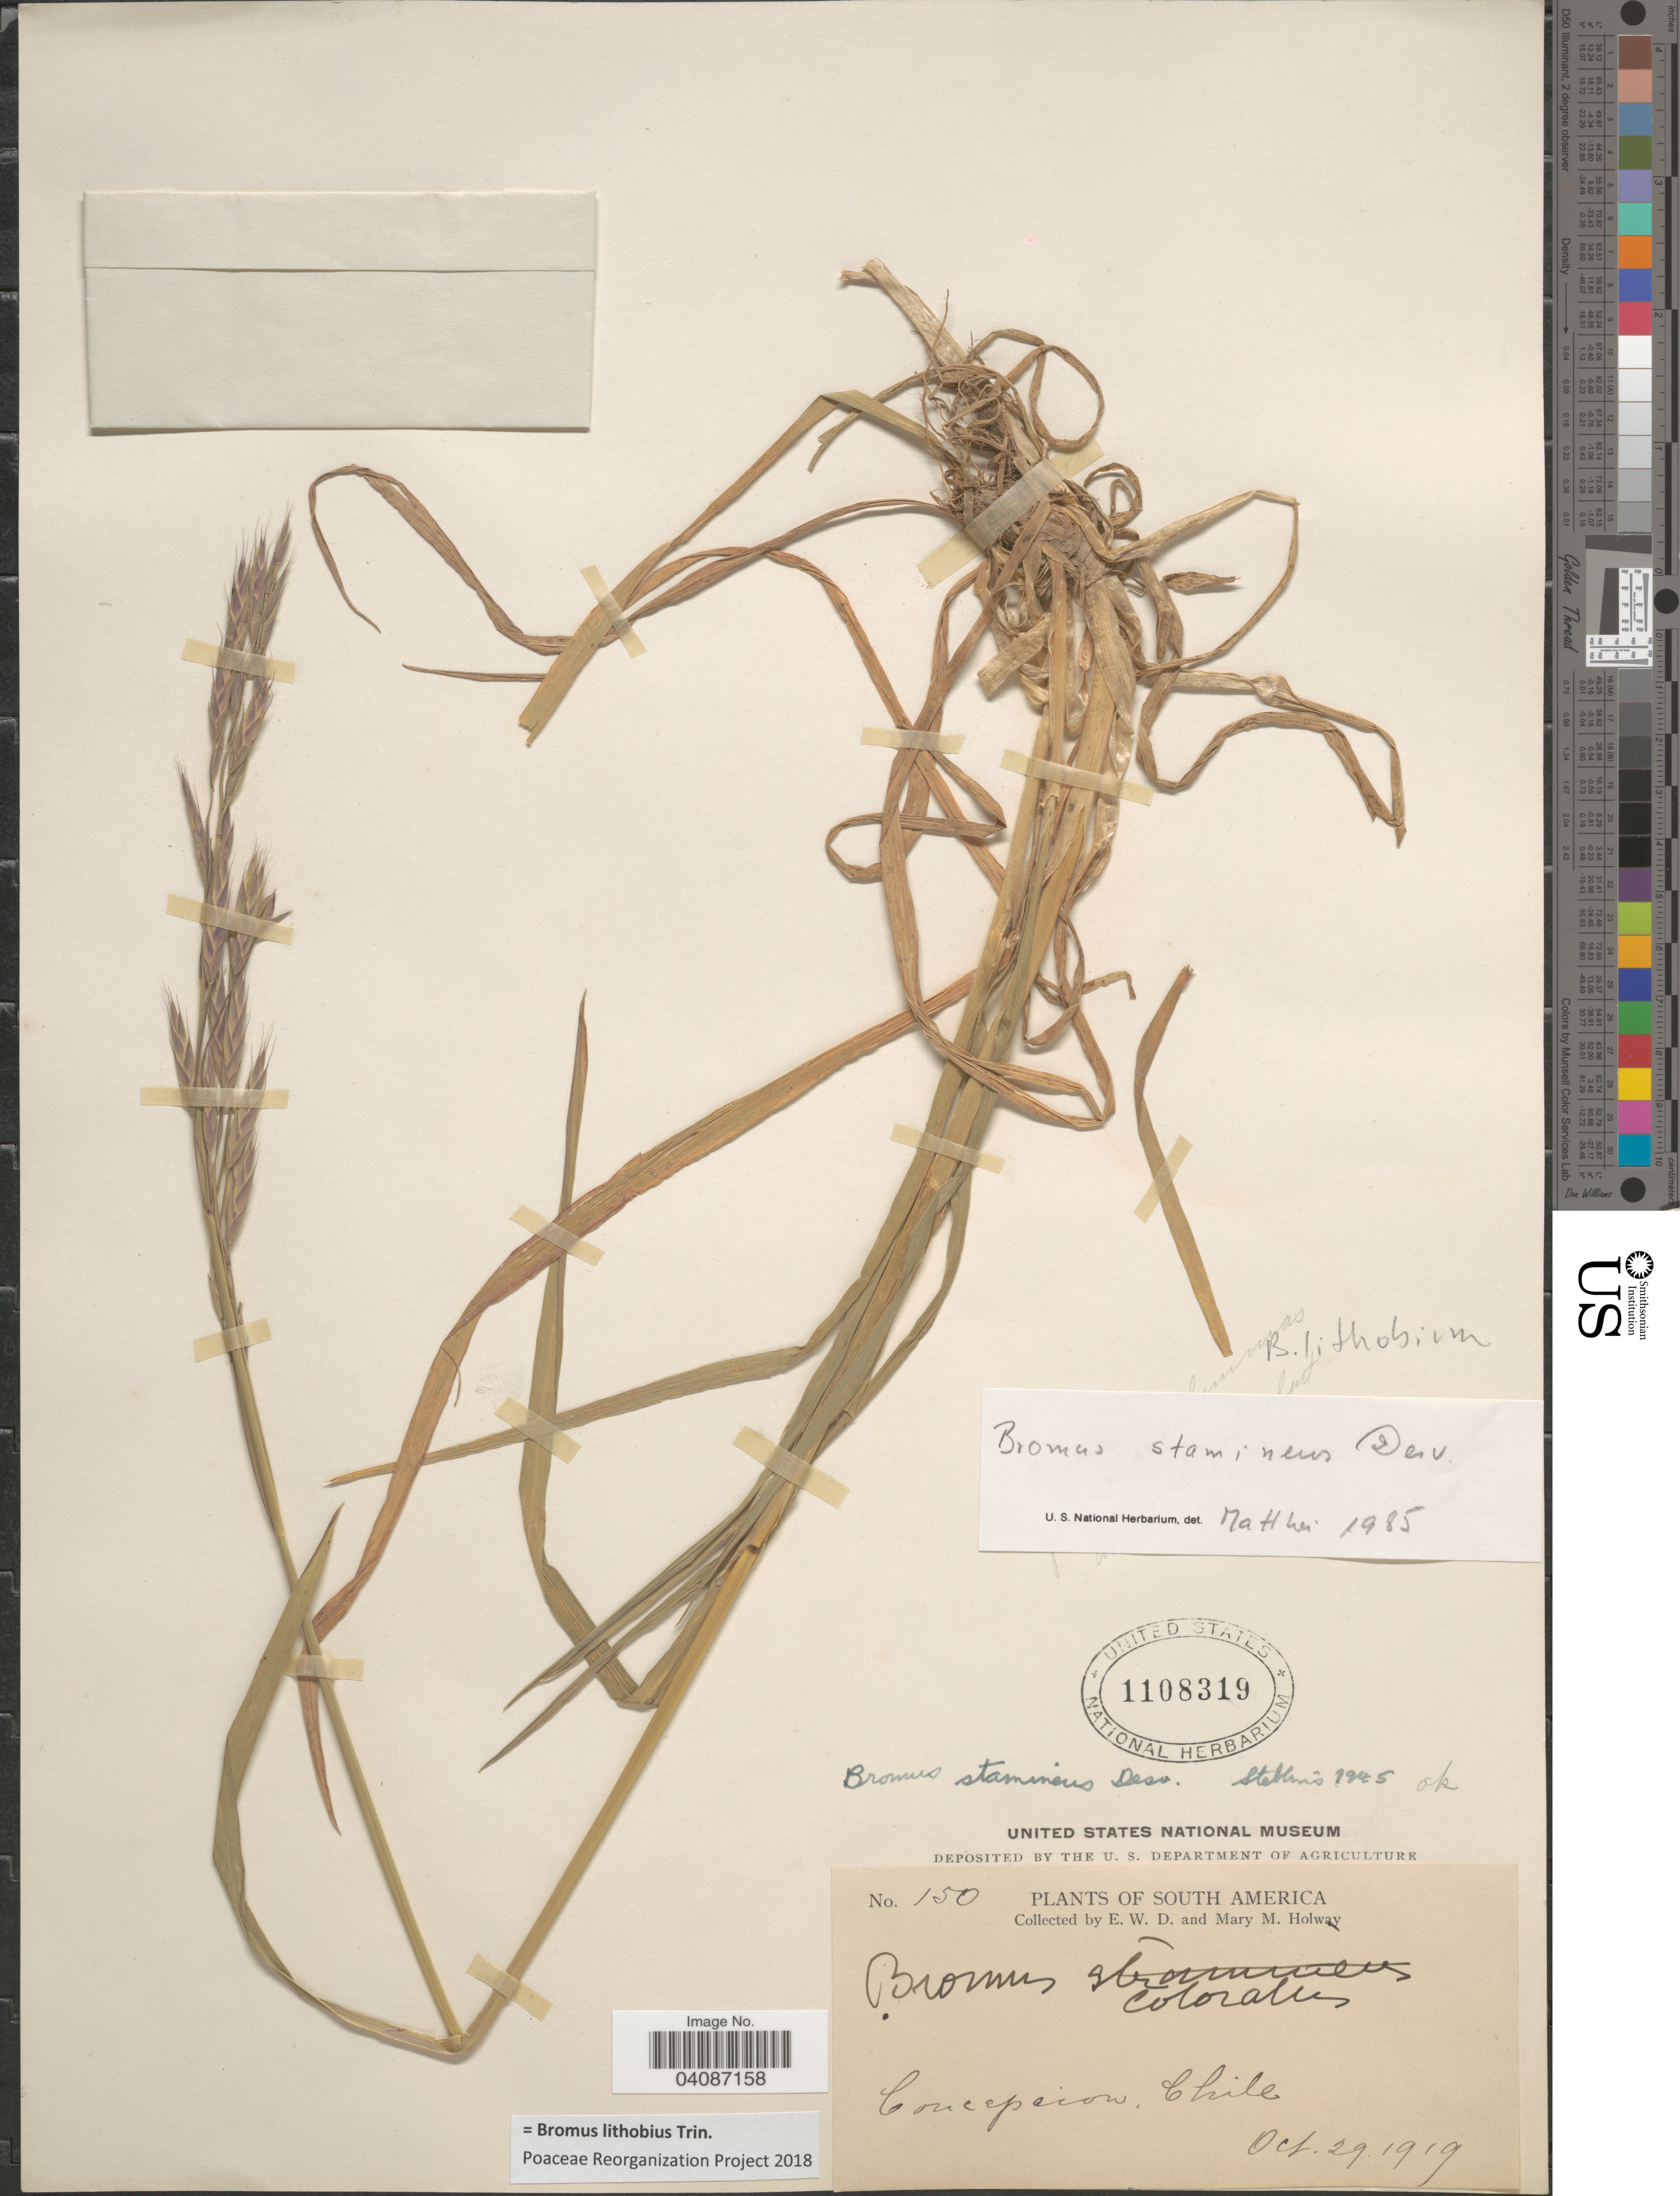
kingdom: Plantae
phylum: Tracheophyta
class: Liliopsida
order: Poales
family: Poaceae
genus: Bromus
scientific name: Bromus lithobius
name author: Trin.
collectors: E. W. D. Holway & M. M. Holway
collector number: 150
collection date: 1919-10-29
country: Chile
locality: Concepcion.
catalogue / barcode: US 1108319